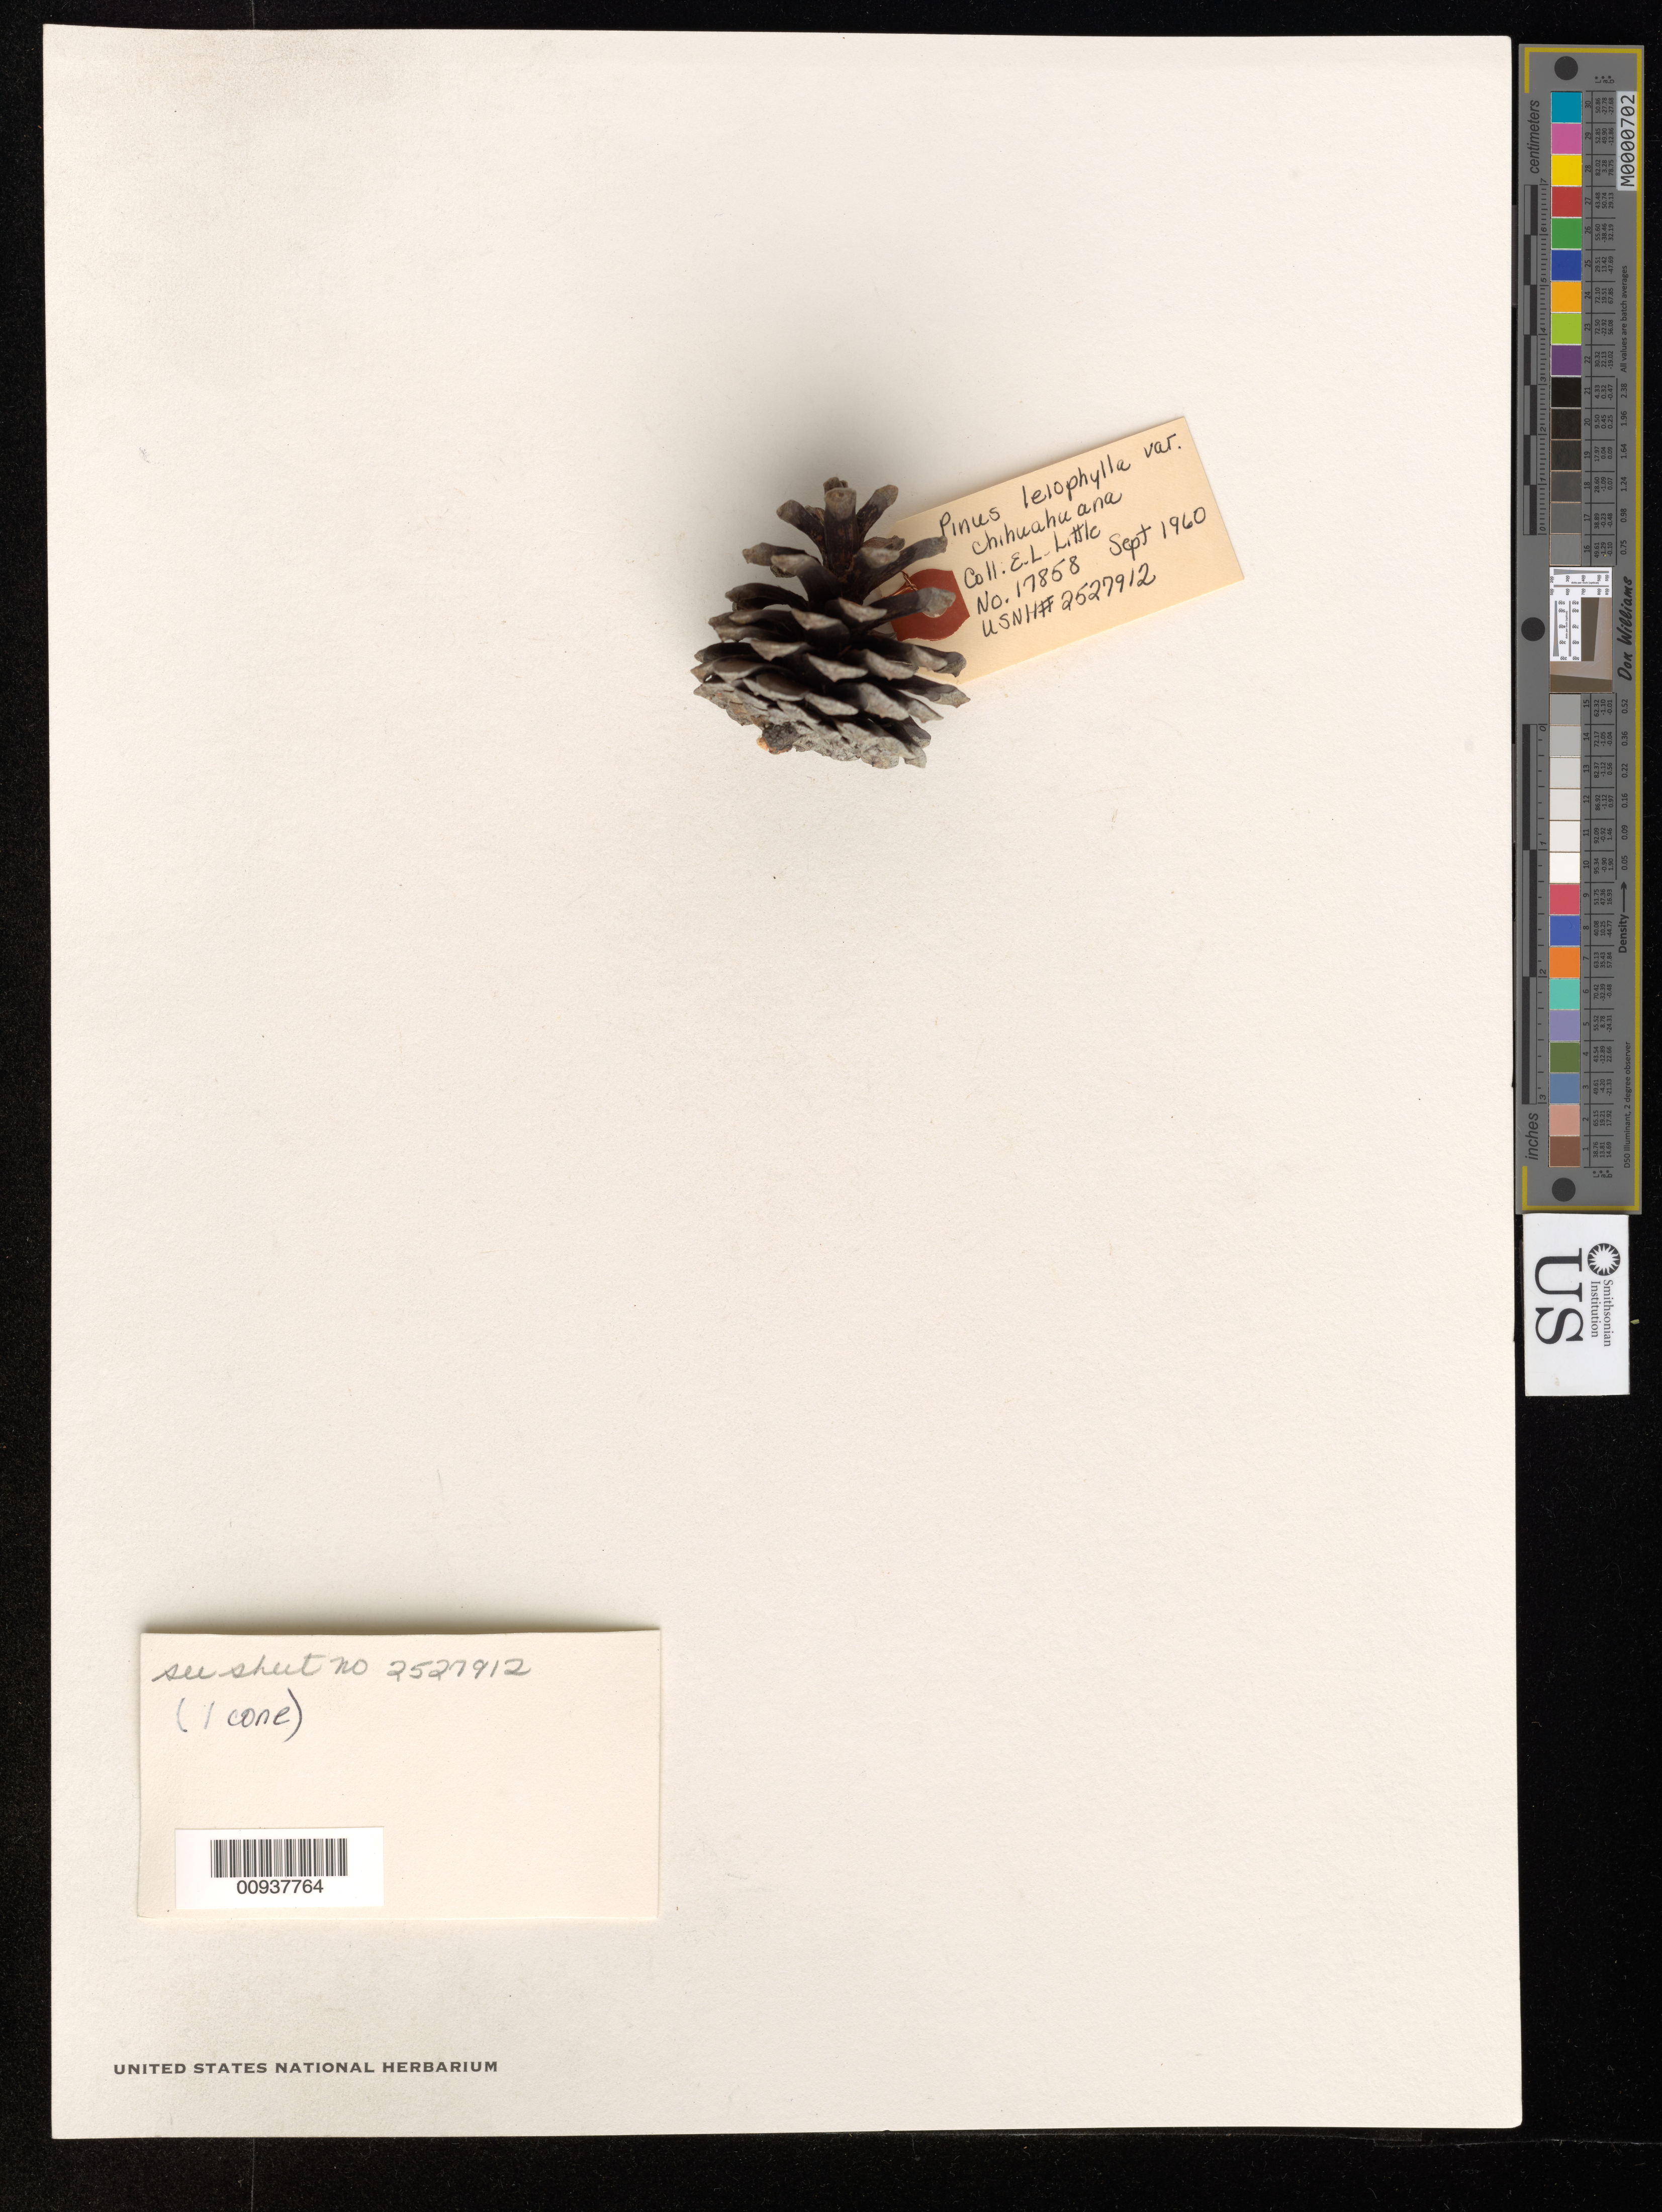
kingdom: Plantae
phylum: Tracheophyta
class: Pinopsida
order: Pinales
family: Pinaceae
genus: Pinus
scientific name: Pinus leiophylla var. chihuahuana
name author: (Engelm.) Shaw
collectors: E. L. Little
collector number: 18941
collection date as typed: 22 Mar 1963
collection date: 1963-03-22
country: Mexico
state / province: Durango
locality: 58 mi. W of Durango, km. 1052; 7 mi. W of Llano Grande.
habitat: Pine forest. Slope nearly level. Soil volcanic rocky. Associated plants: Pinus engelmannii, P. teocote.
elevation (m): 2499